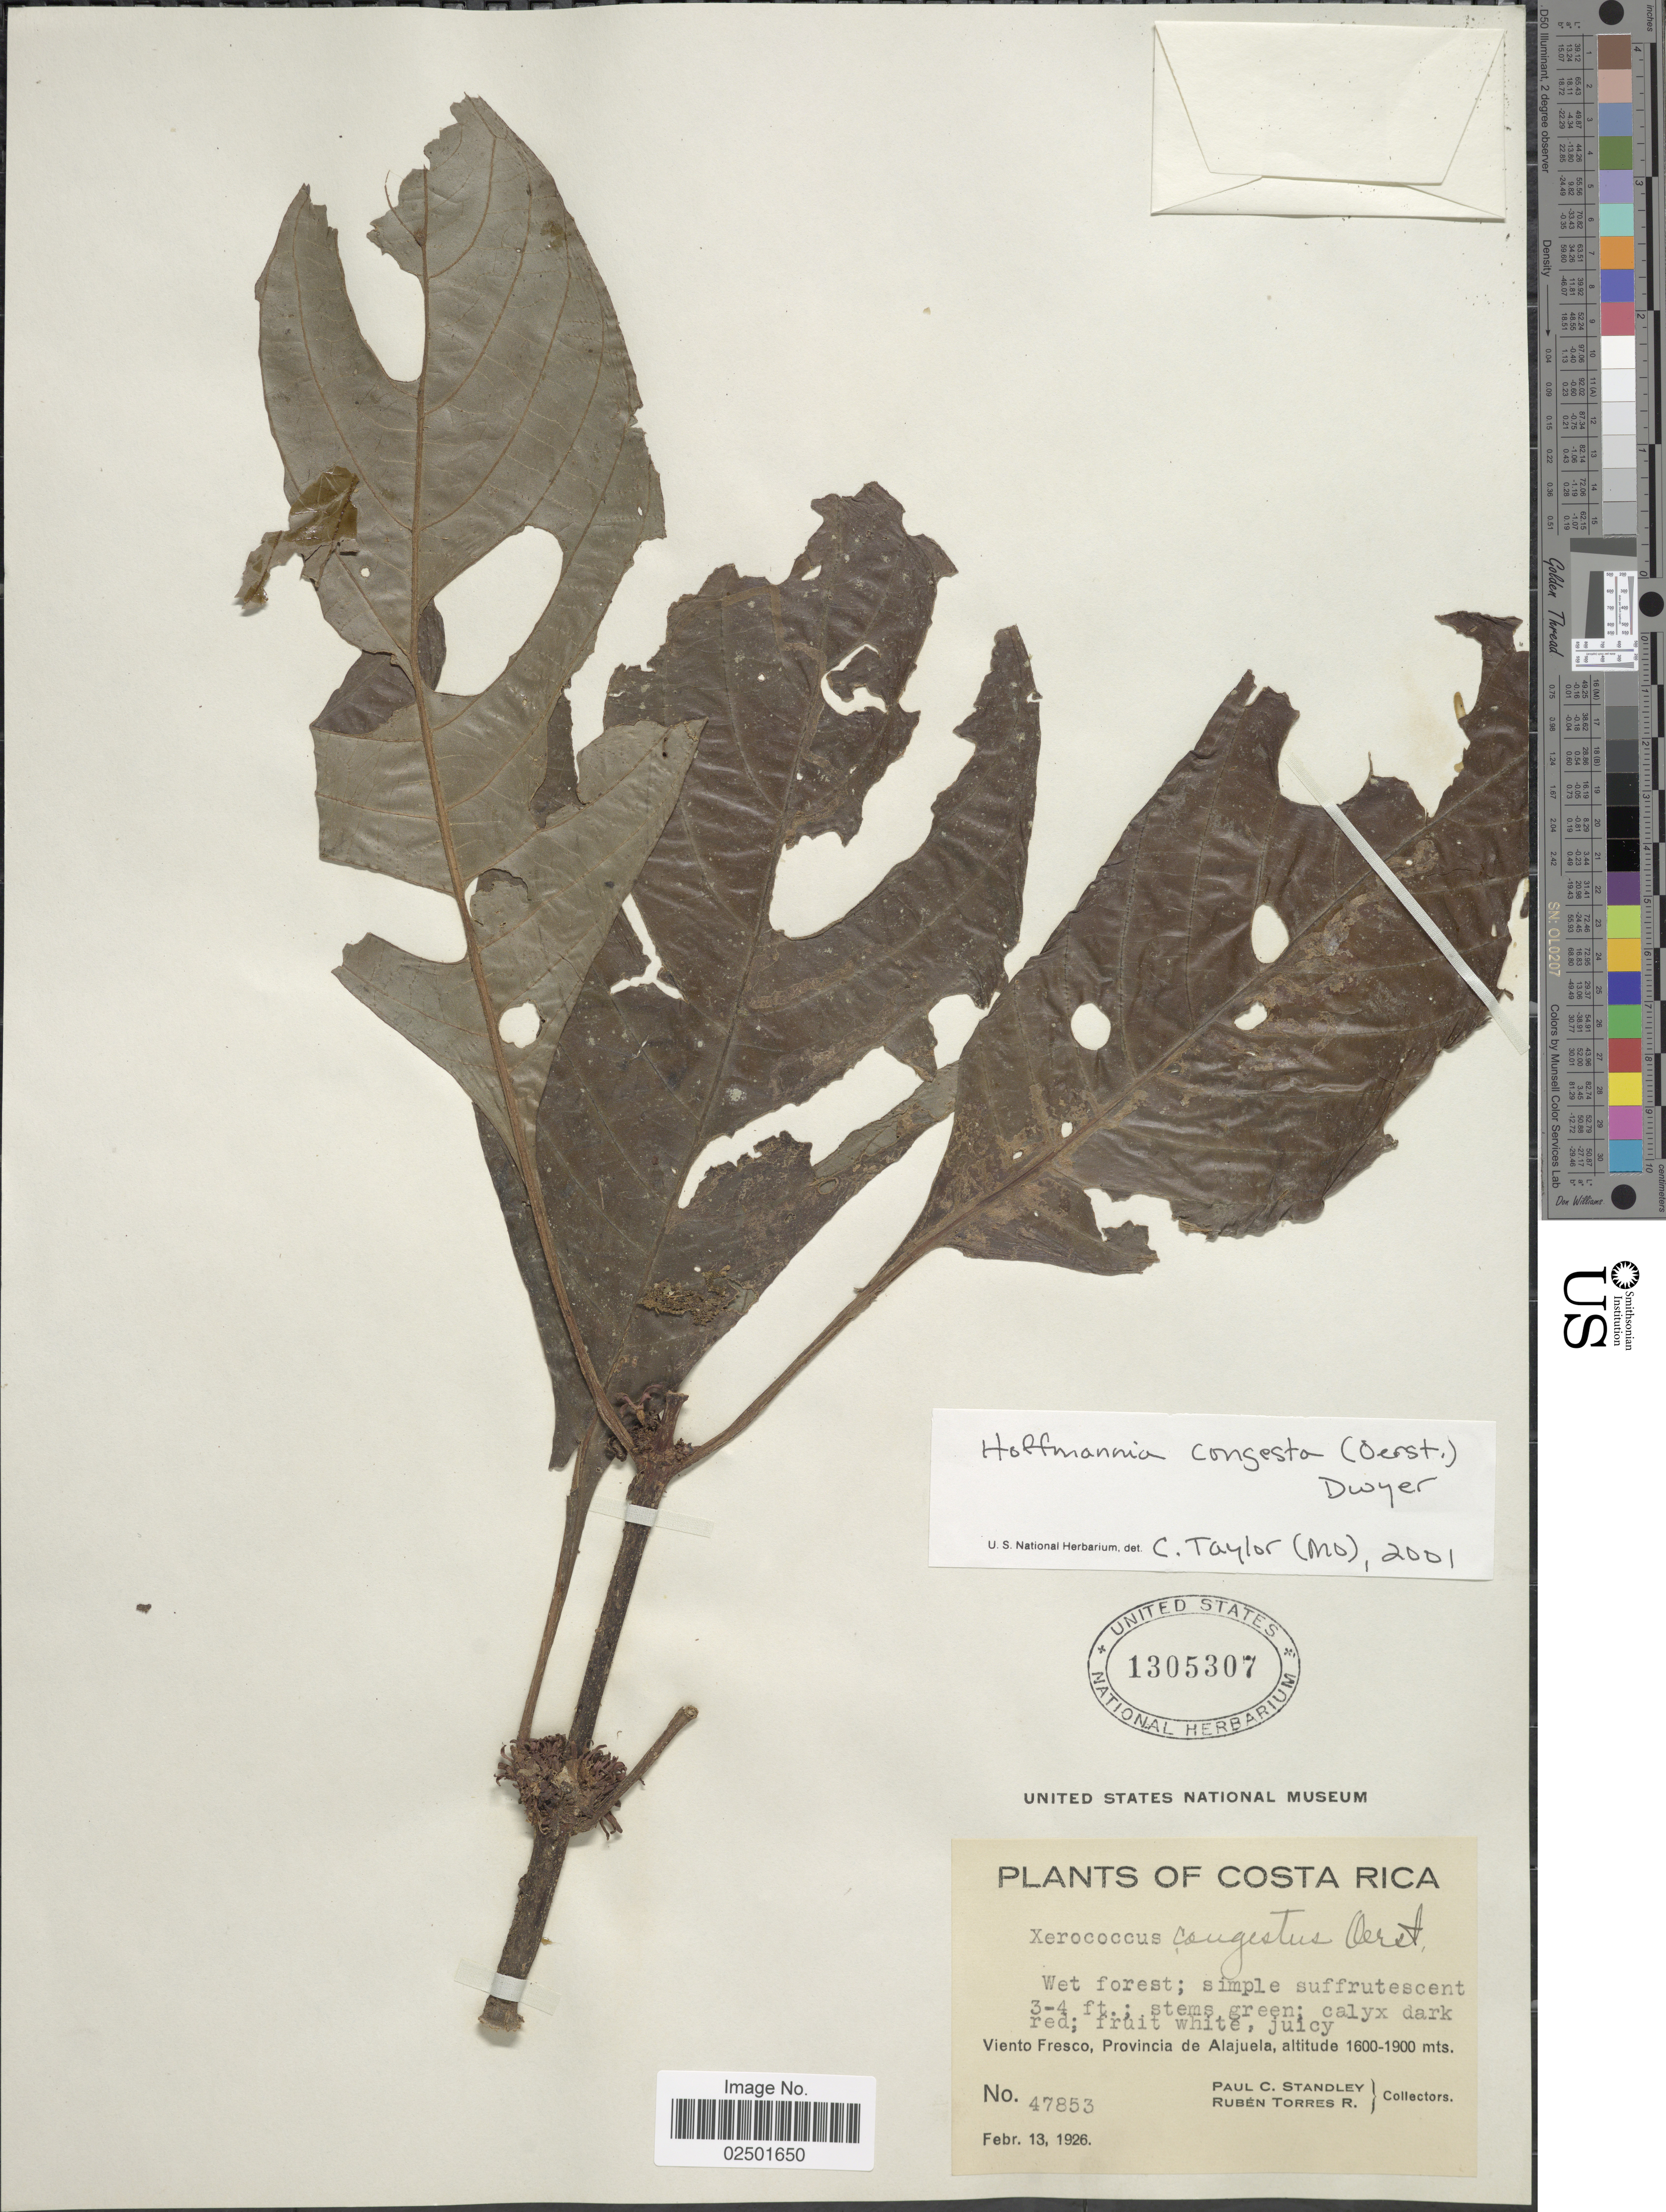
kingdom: Plantae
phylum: Tracheophyta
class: Magnoliopsida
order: Gentianales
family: Rubiaceae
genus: Hoffmannia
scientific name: Hoffmannia congesta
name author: (Oerst.) Dwyer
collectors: P. C. Standley & R. Torres Rojas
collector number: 47853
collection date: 1926-02-13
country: Costa Rica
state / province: Alajuela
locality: Viento Fresco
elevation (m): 1600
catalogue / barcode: US 1305307